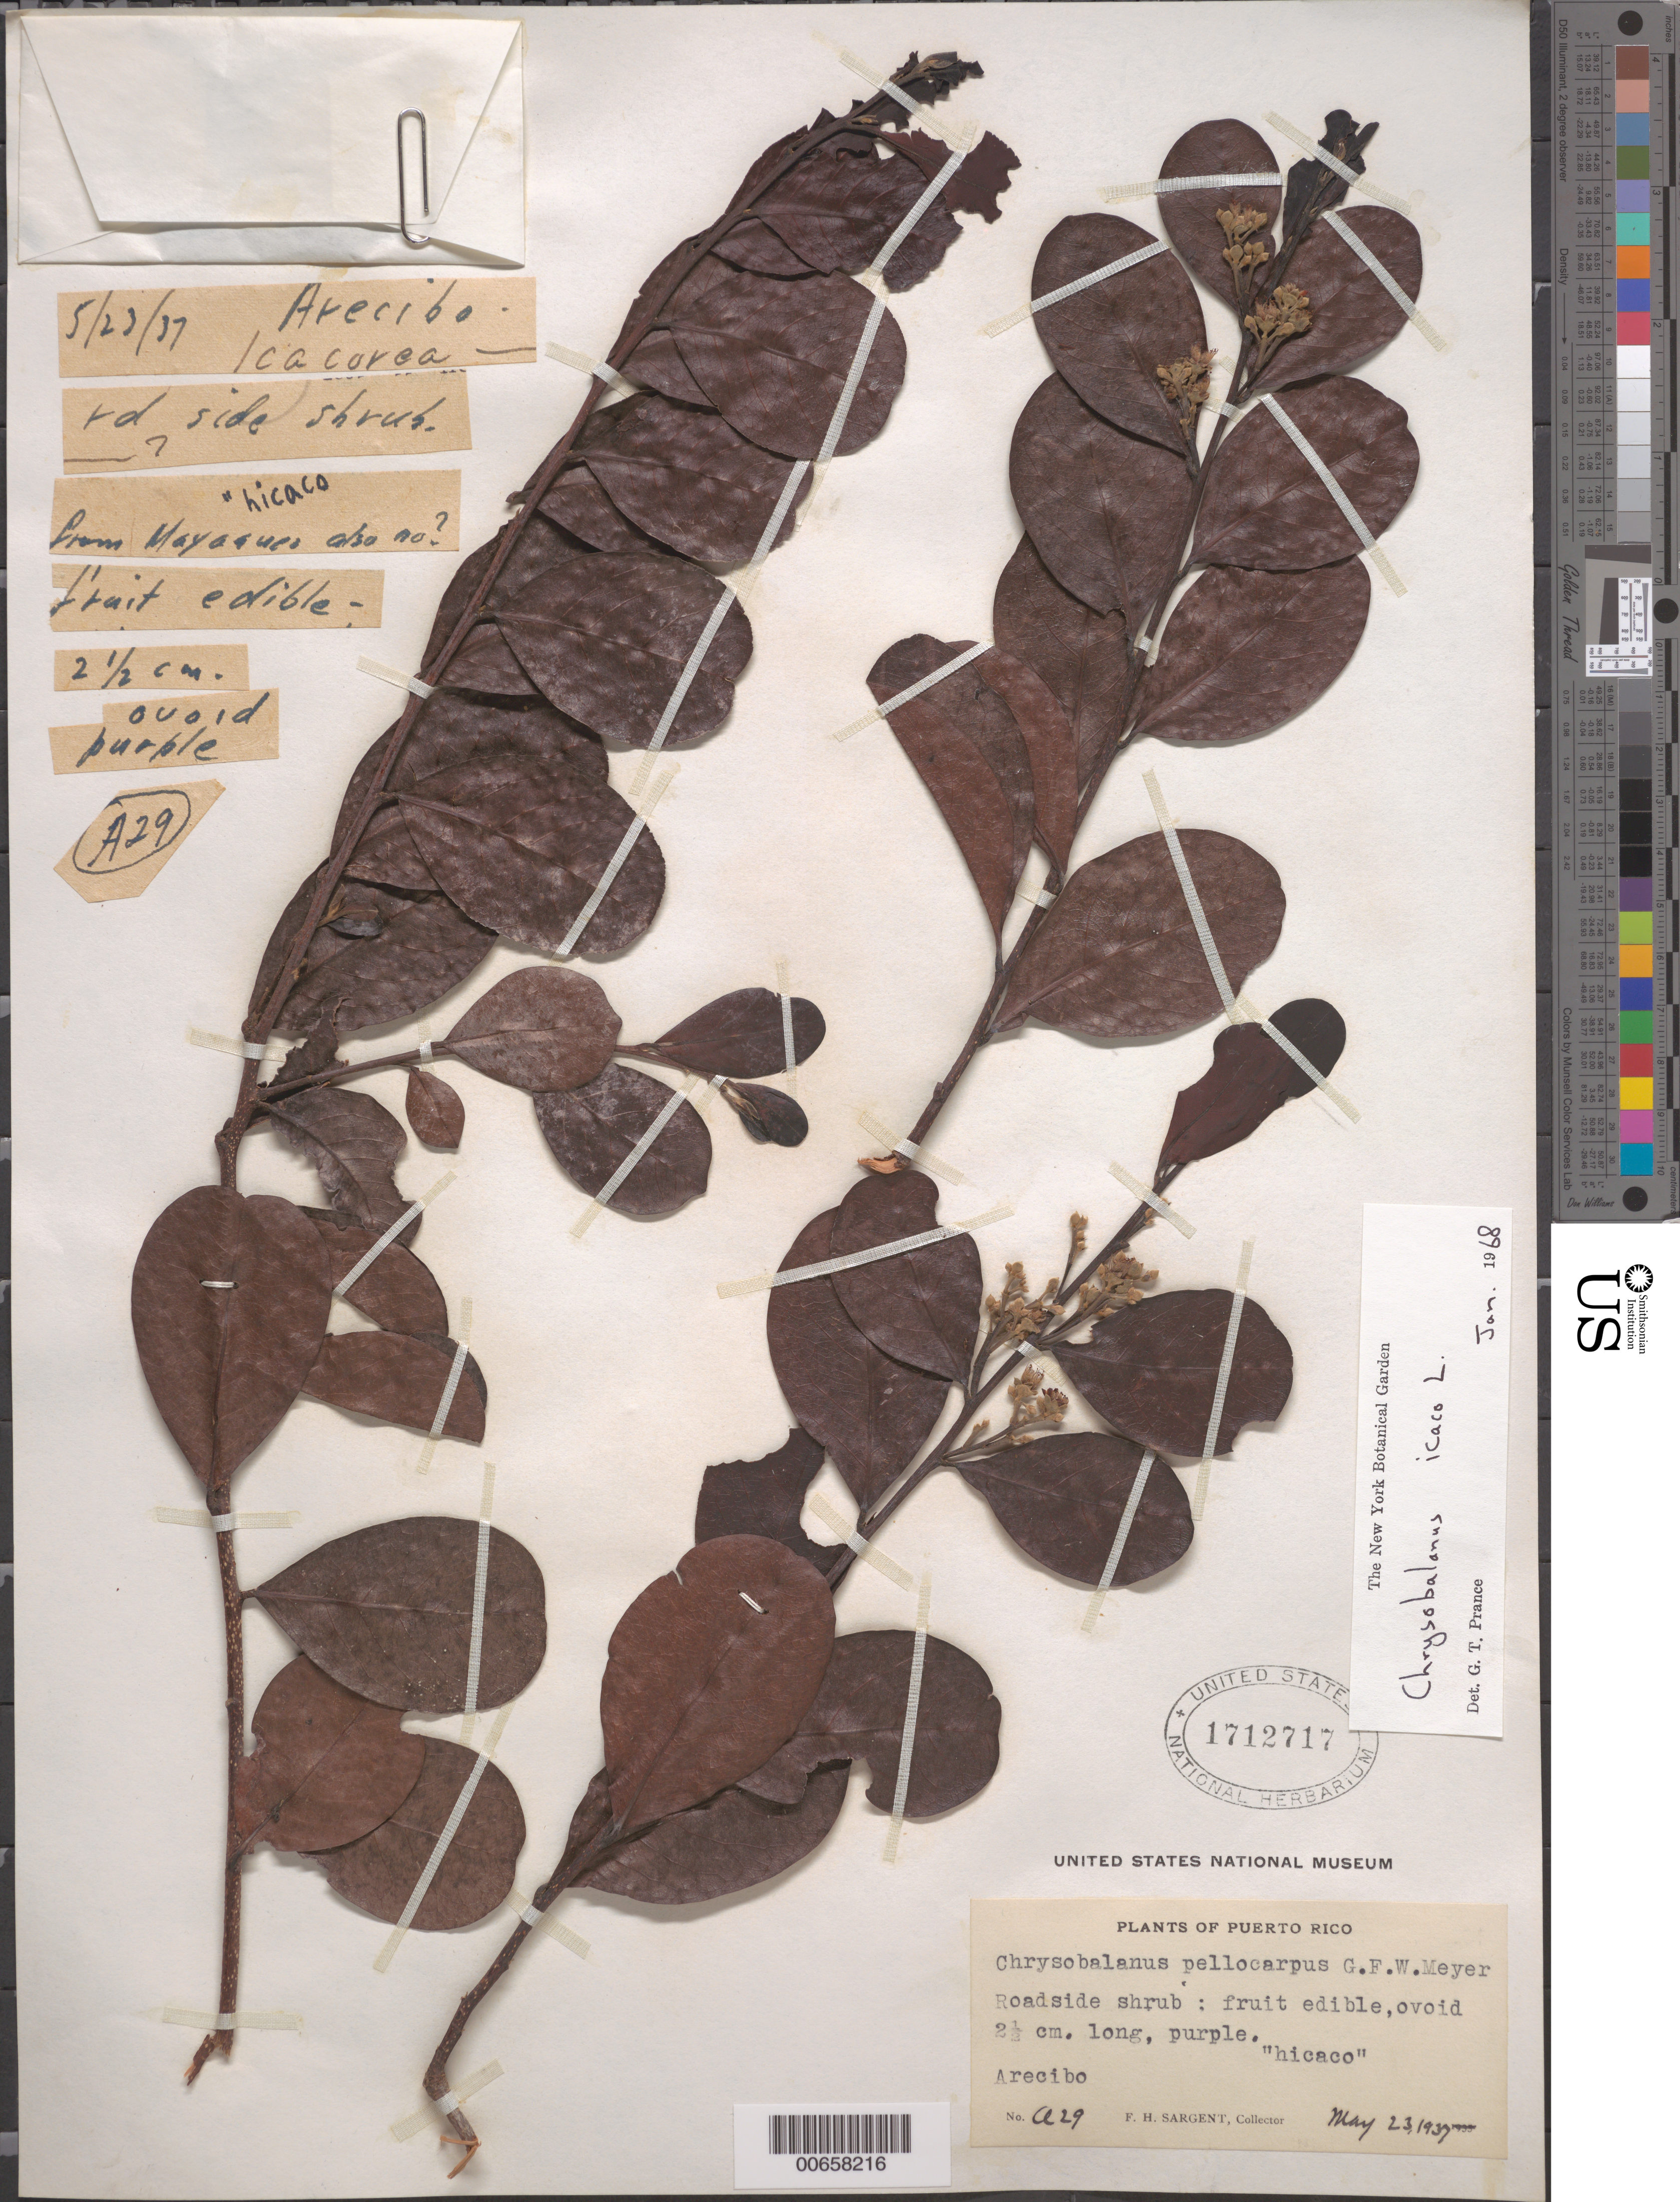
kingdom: Plantae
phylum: Tracheophyta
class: Magnoliopsida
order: Malpighiales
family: Chrysobalanaceae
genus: Chrysobalanus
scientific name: Chrysobalanus icaco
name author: L.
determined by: Prance, G. T.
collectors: F. H. Sargent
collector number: A29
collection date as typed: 23 May 1937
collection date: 1937-05-23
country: Puerto Rico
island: Greater Antilles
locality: Arecibo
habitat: Roadside shrub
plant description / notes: Common name: hicaco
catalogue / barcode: US 1712717